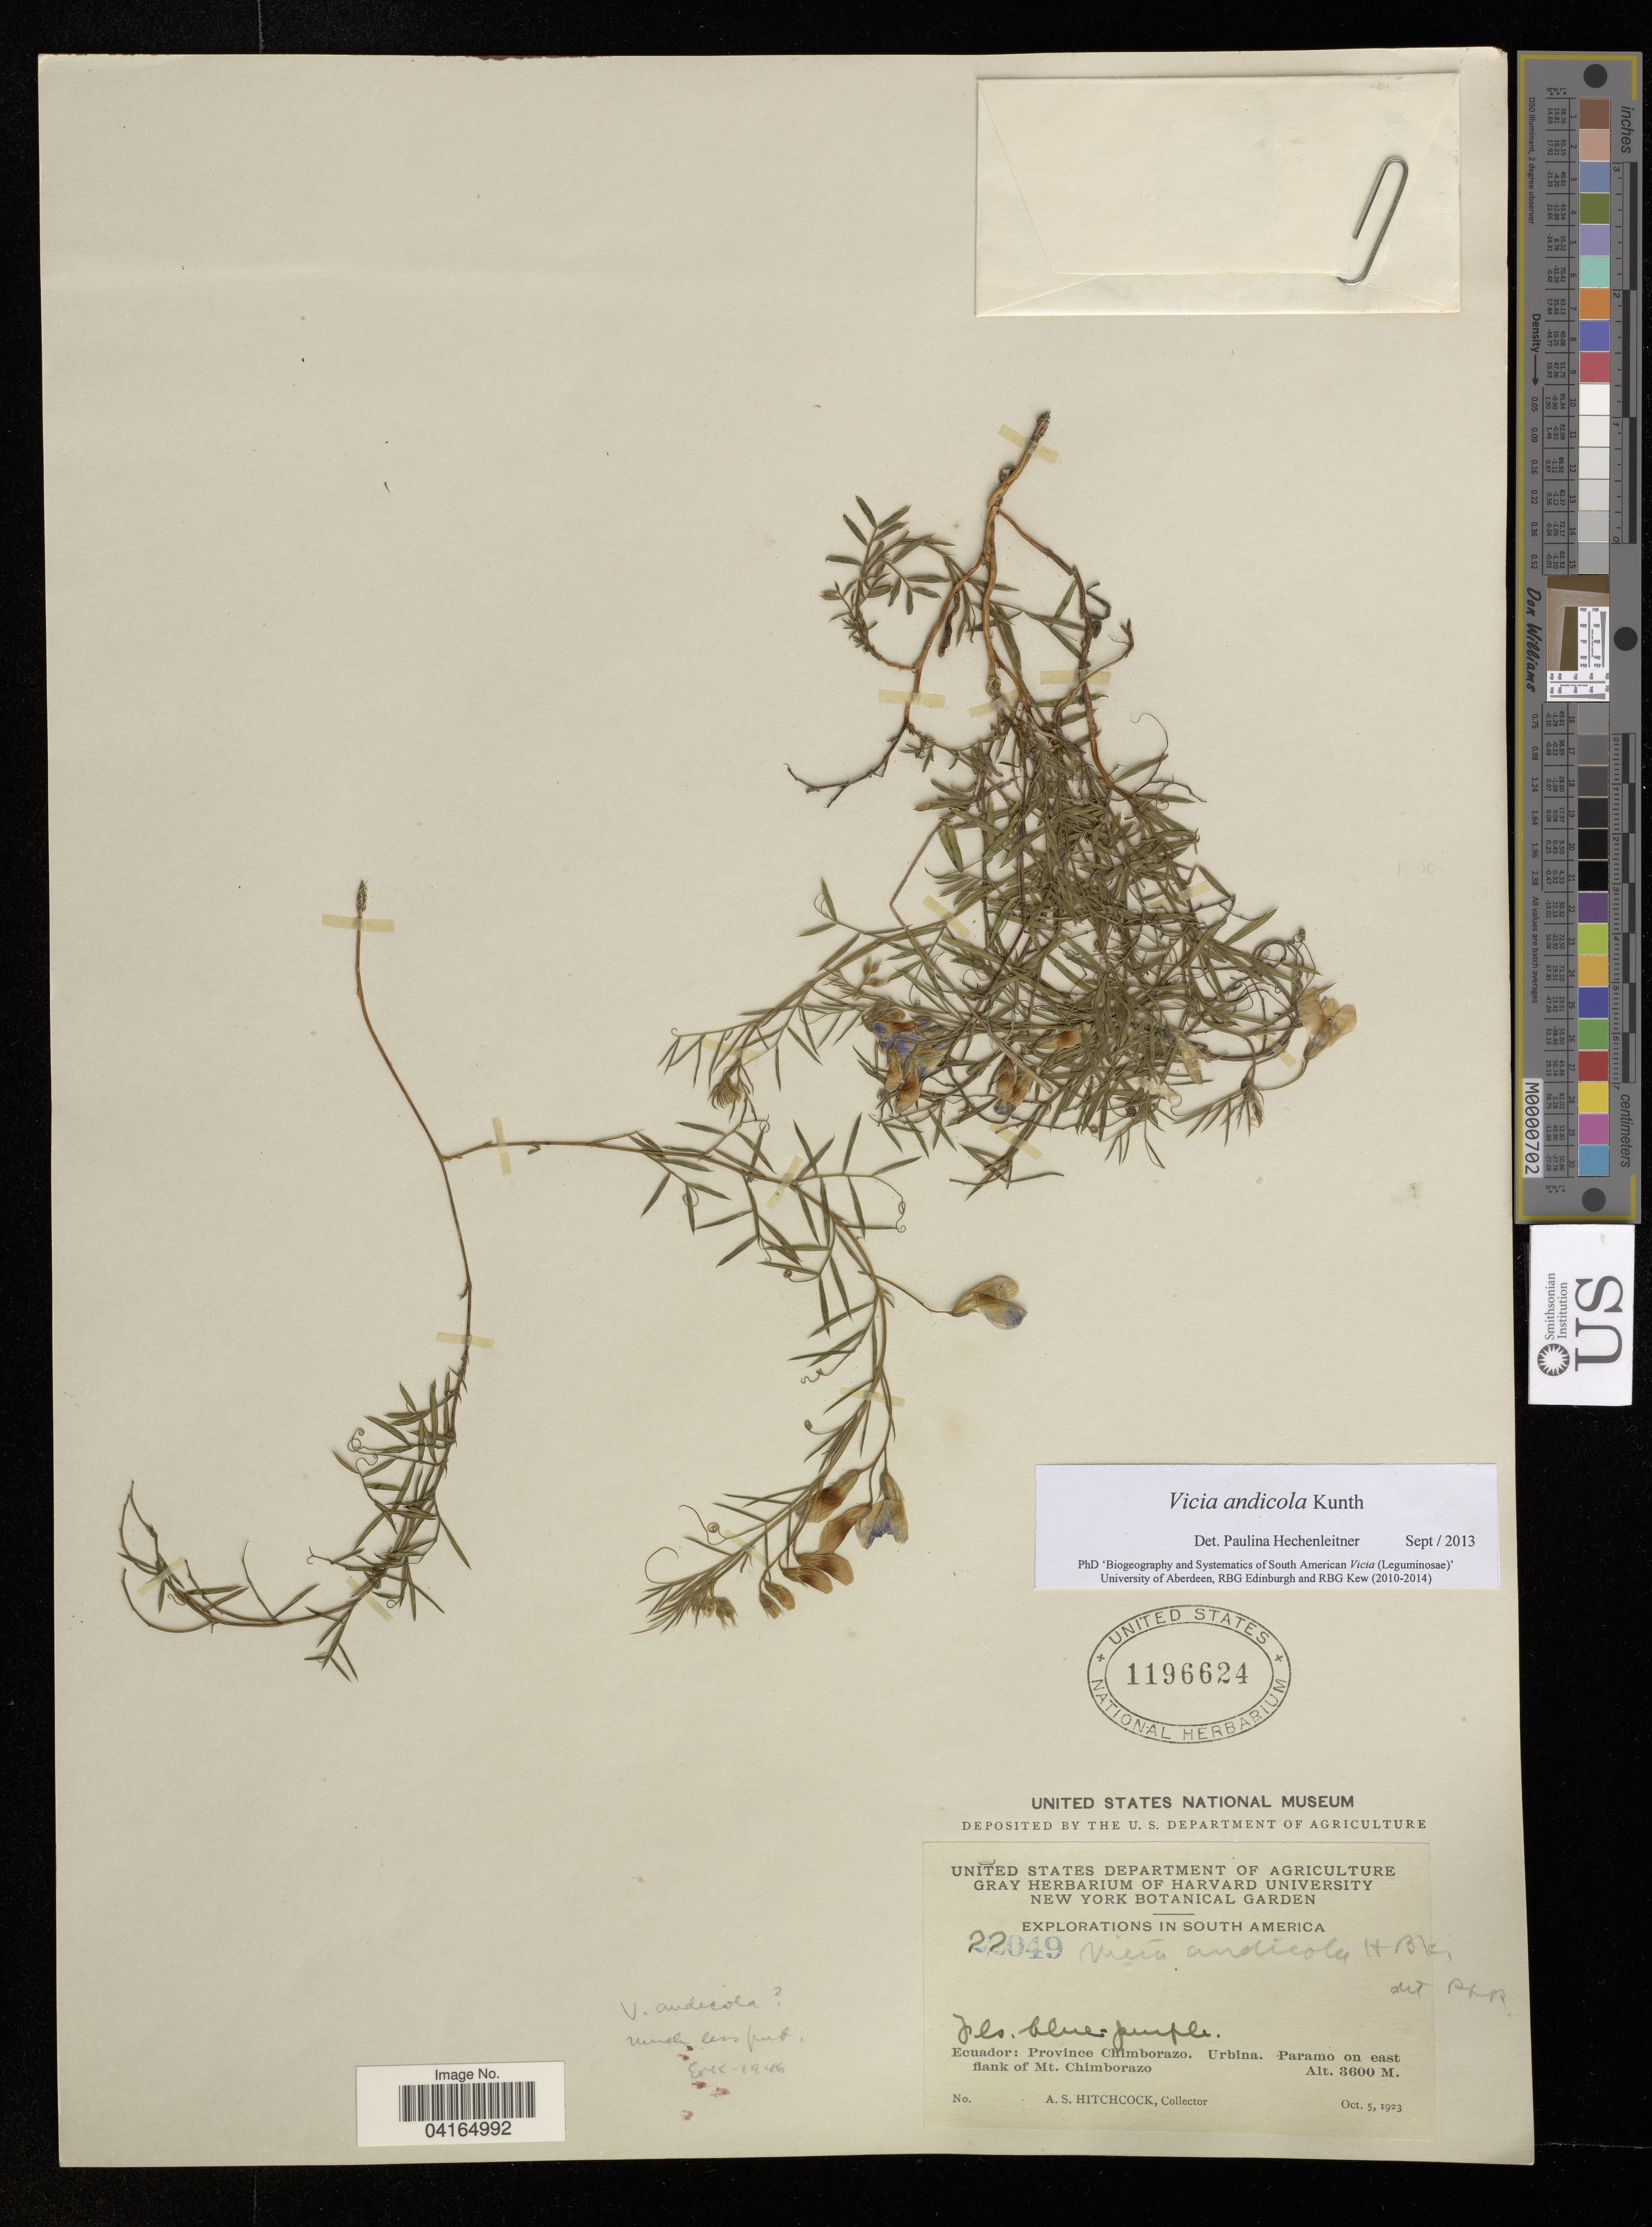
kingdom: Plantae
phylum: Tracheophyta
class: Magnoliopsida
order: Fabales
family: Fabaceae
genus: Vicia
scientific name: Vicia andicola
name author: Kunth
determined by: Hechenleitner, Paulina, RBG Edinburgh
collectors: A. Hitchcock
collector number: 22049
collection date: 1923-10-05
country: Ecuador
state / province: Chimborazo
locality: Province Chimborazo. Urbina. Paramo on east flank of Mt. Chimborazo.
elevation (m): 3600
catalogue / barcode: US 1196624